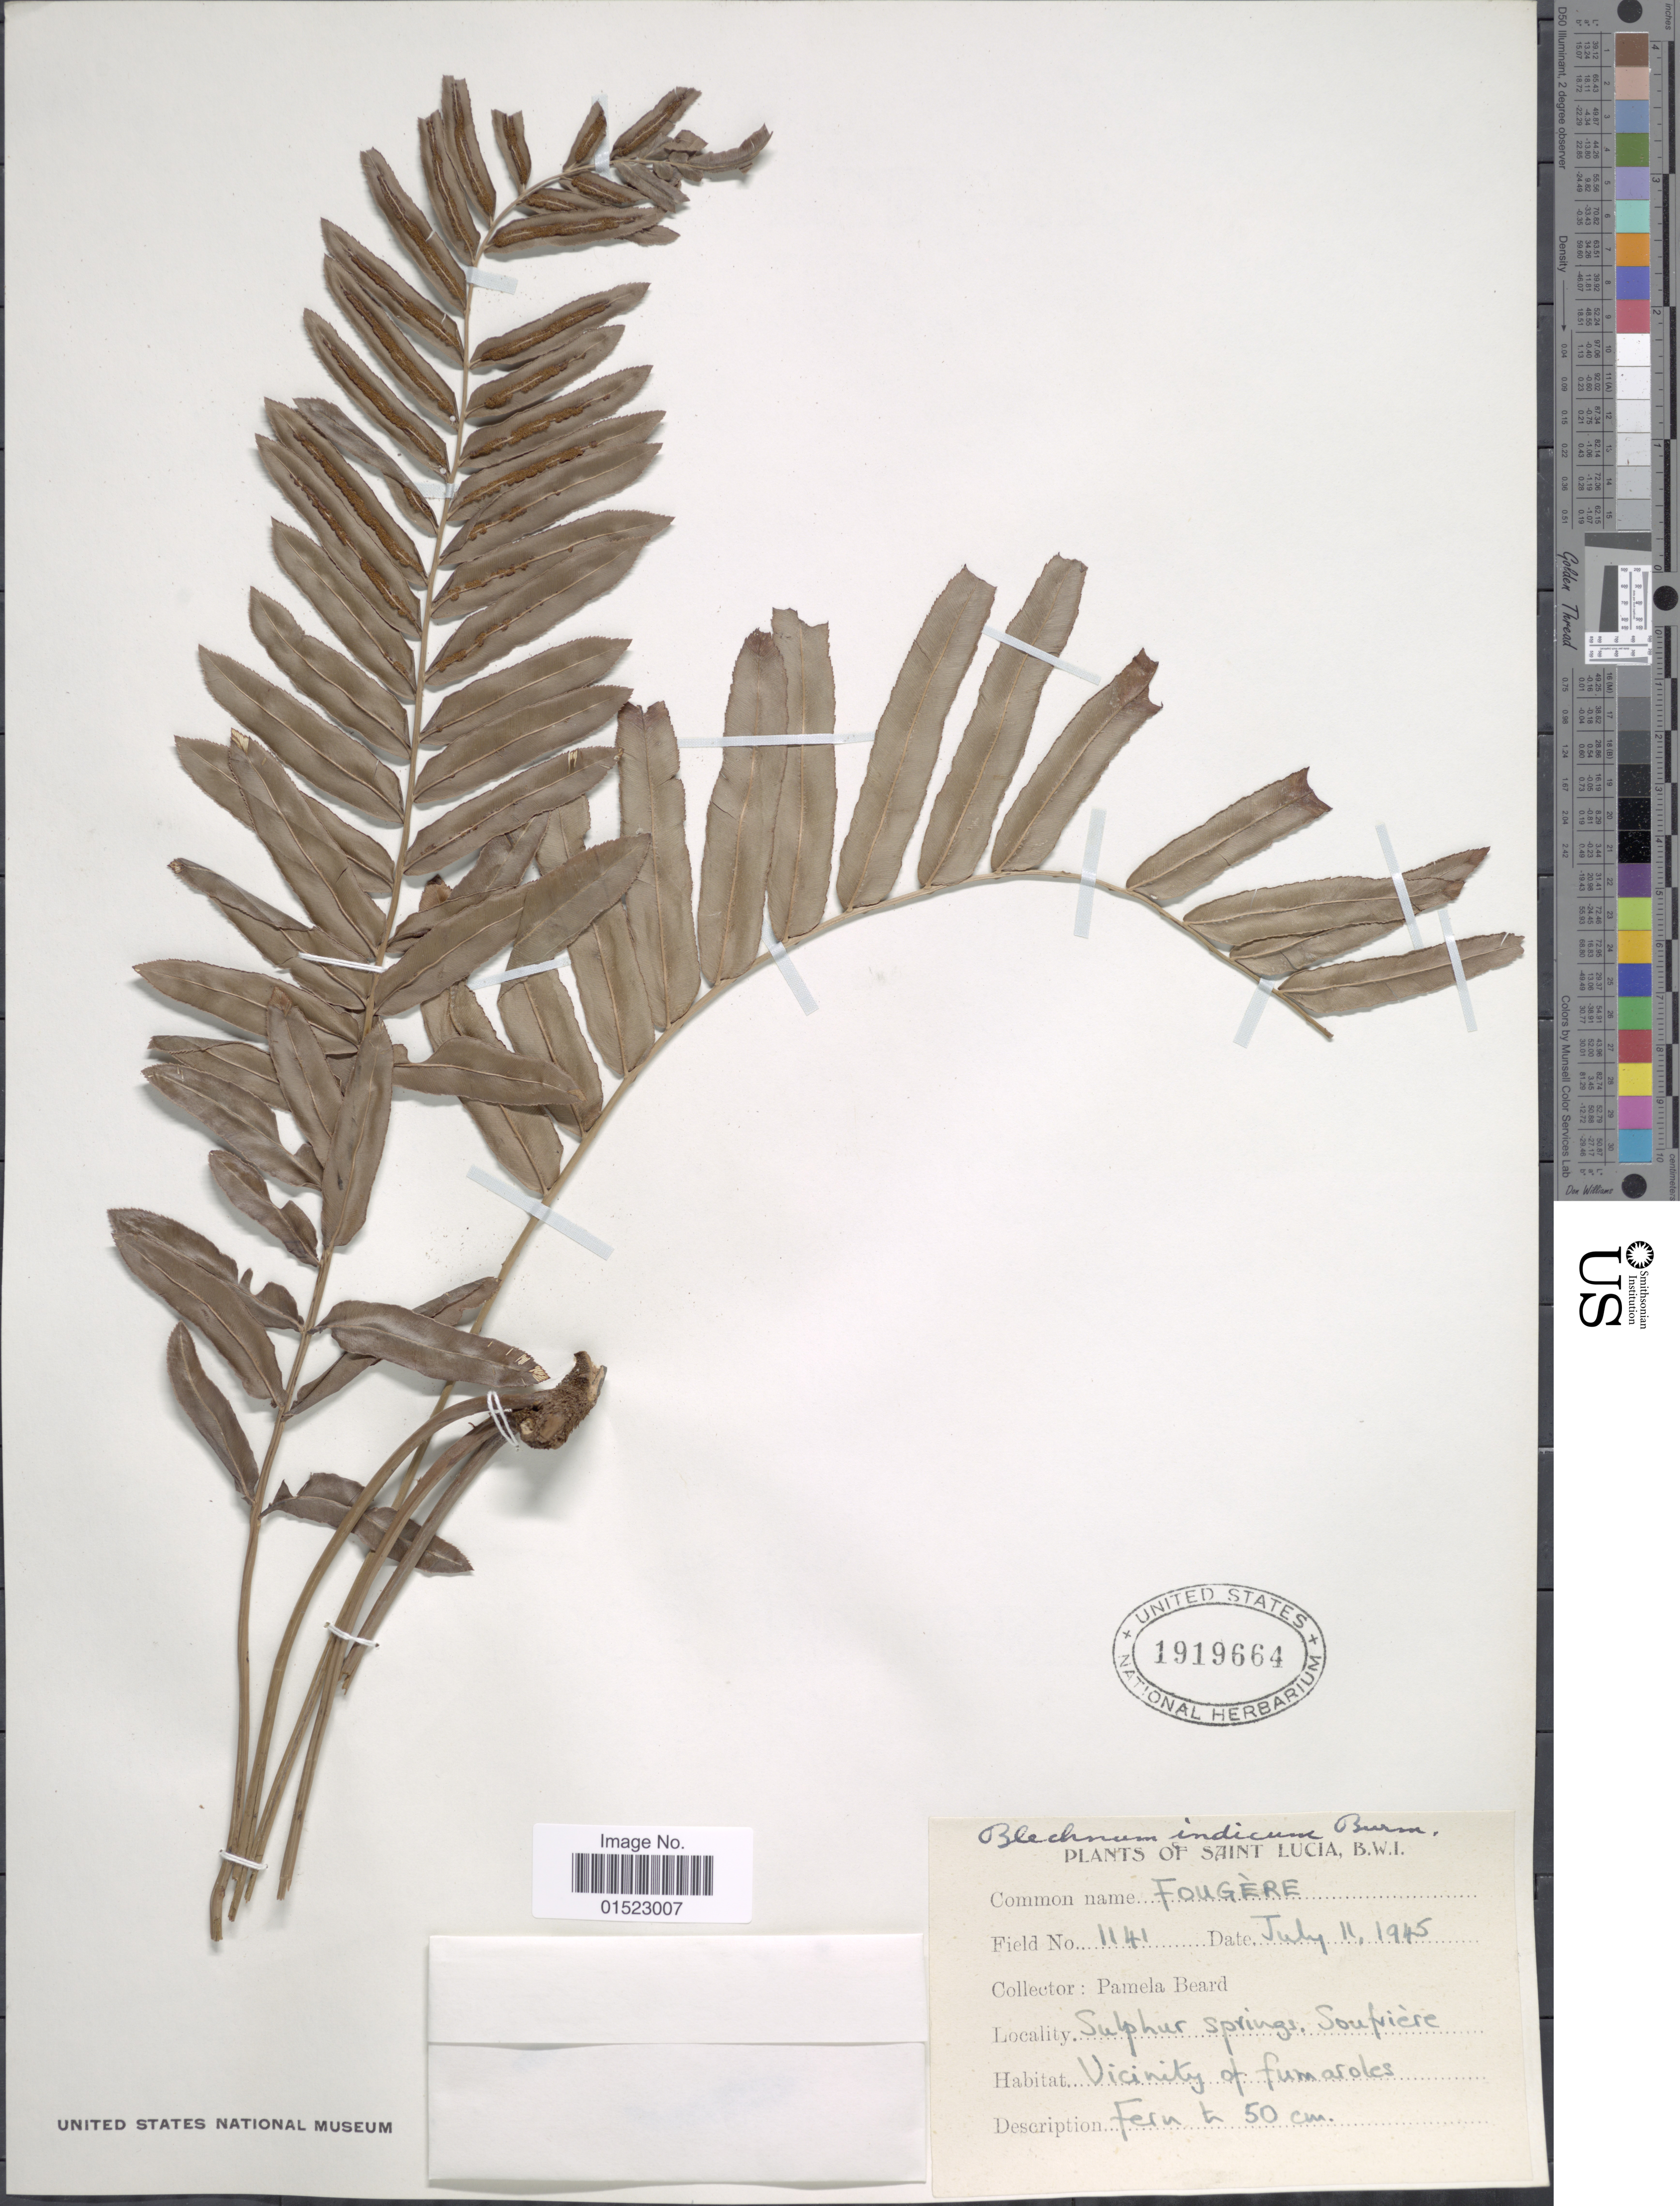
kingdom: Plantae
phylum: Tracheophyta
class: Polypodiopsida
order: Polypodiales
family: Blechnaceae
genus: Telmatoblechnum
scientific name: Telmatoblechnum serrulatum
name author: (Rich.) Perrie et al.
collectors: P. Beard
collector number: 1141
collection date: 1945-07-11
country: St. Lucia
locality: British West Indies, Sulfur Springs, Soufriere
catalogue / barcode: US 1919664